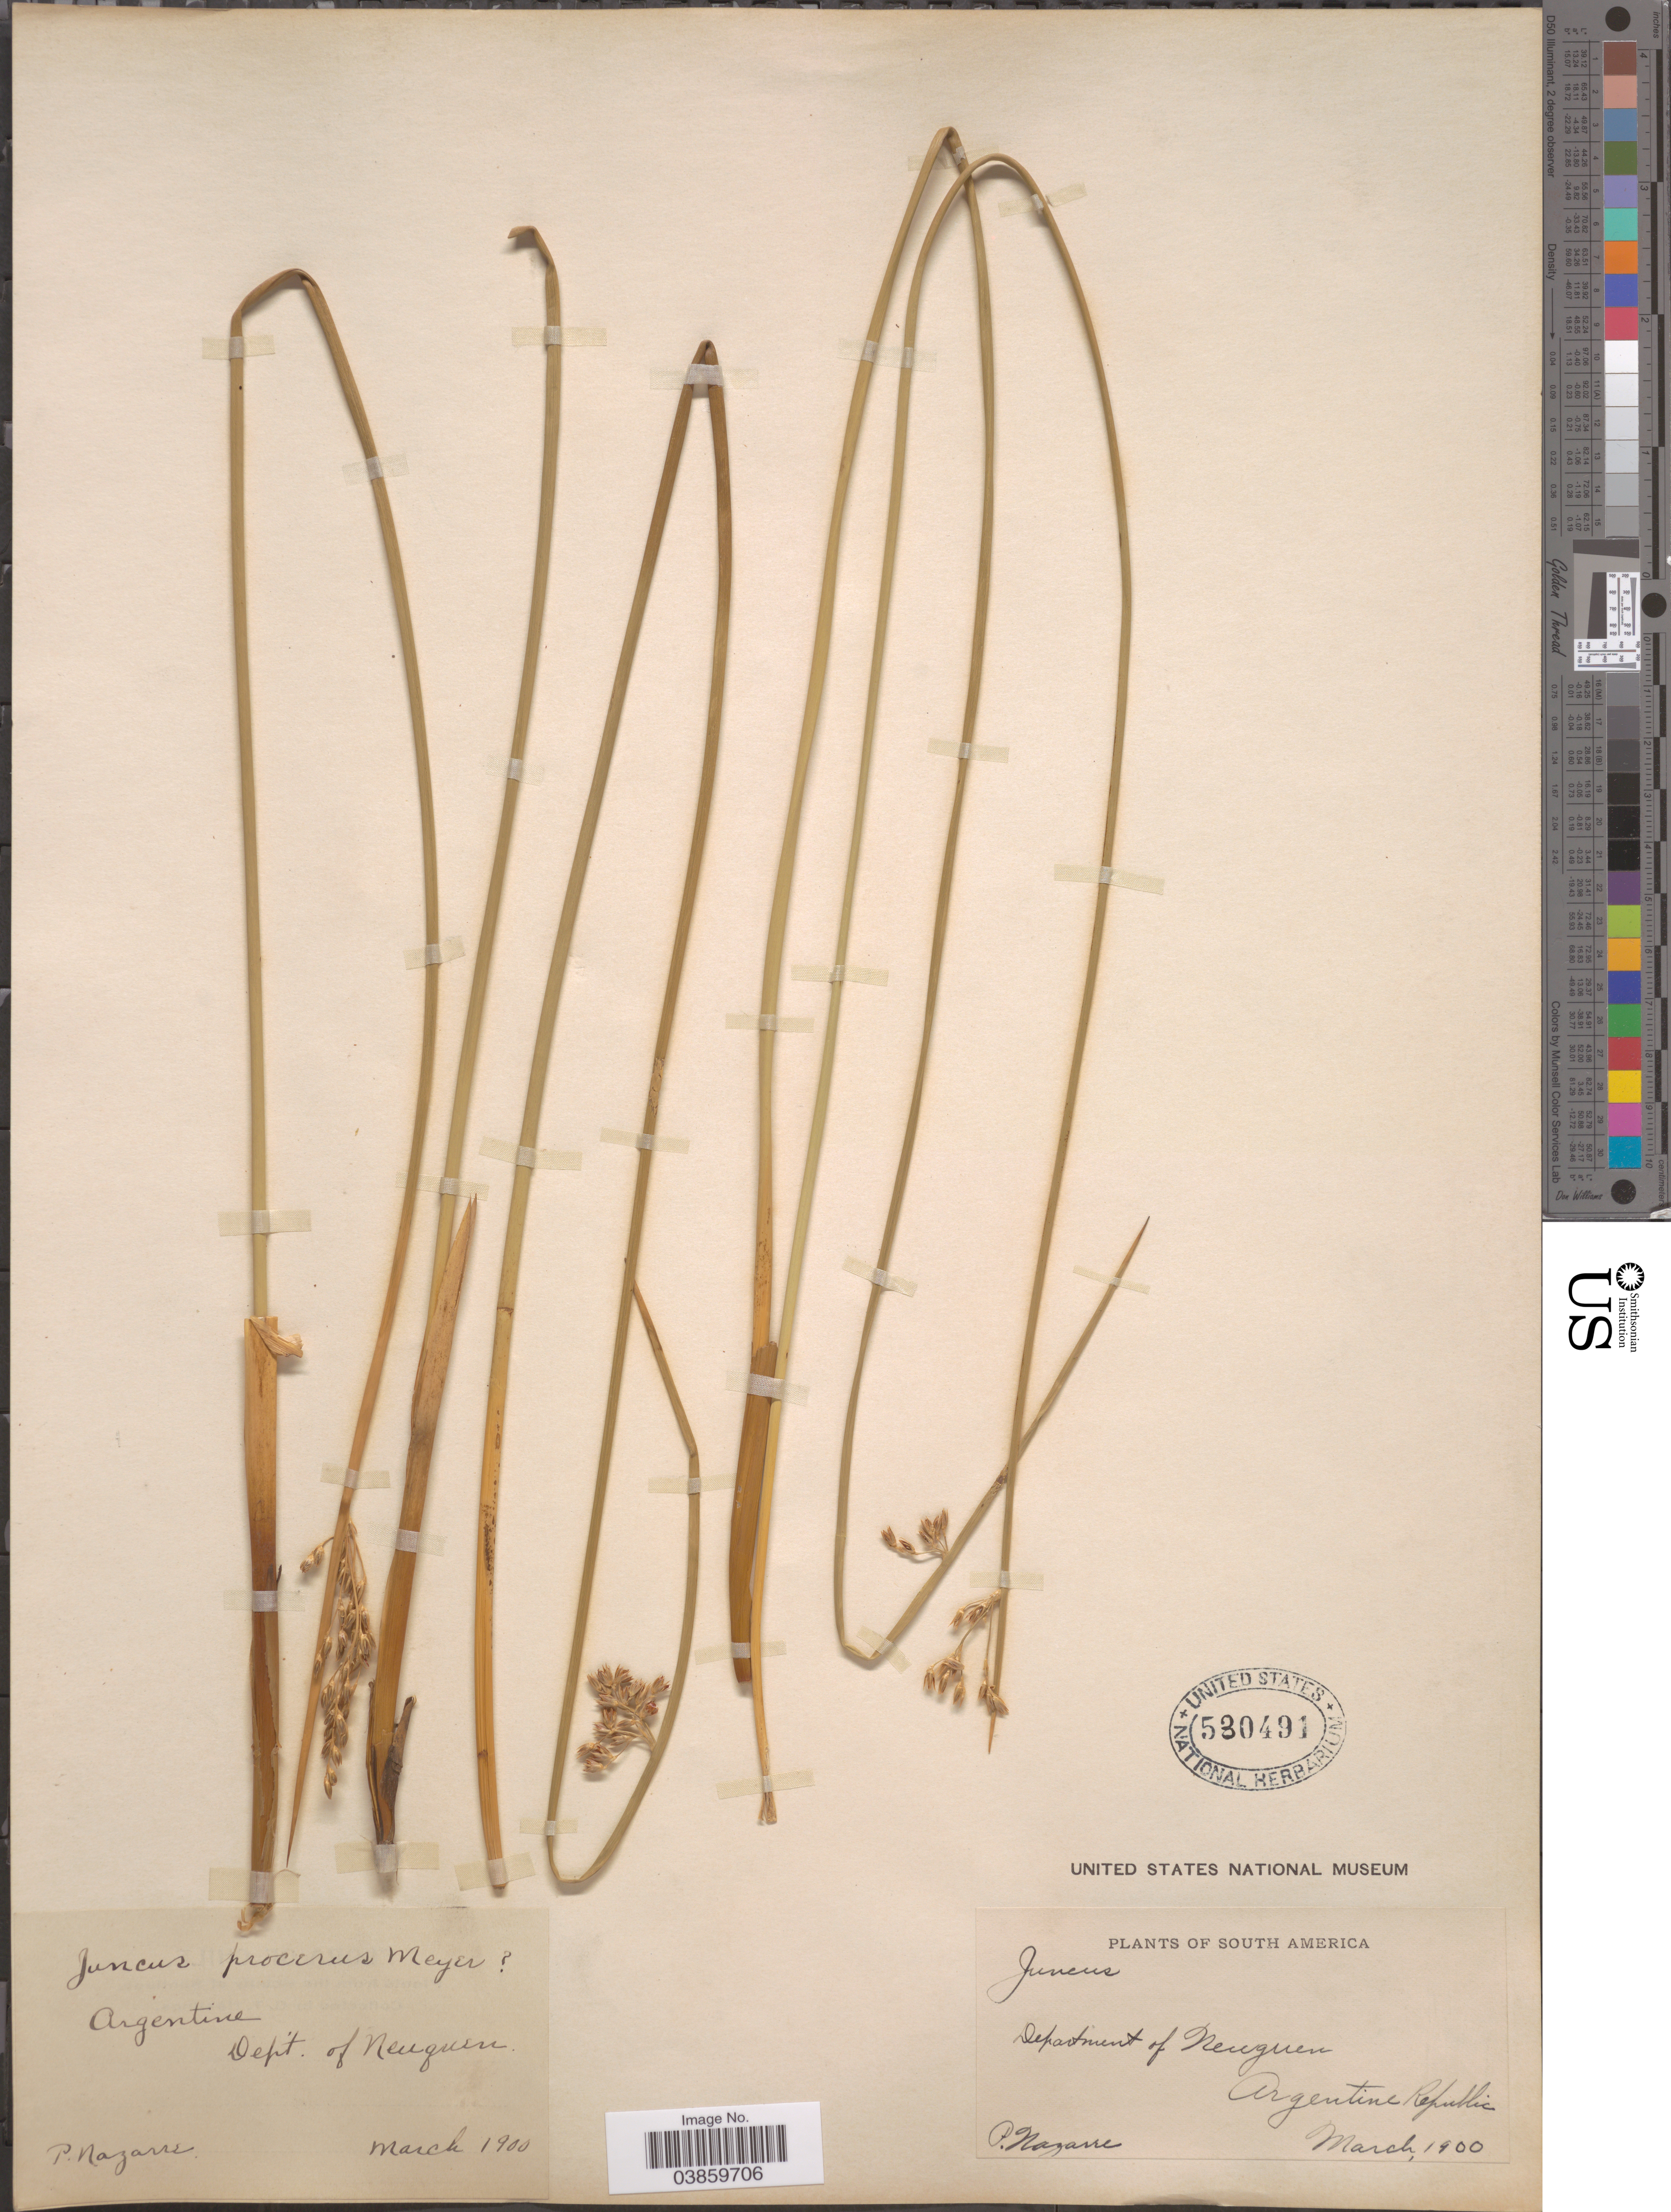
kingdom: Plantae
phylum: Tracheophyta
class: Liliopsida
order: Poales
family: Juncaceae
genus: Juncus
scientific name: Juncus procerus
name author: E. Mey.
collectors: P. Nazarre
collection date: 1900-03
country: Argentina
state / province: Neuquen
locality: Department of Neuquen, Argentine Republic.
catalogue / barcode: US 530491